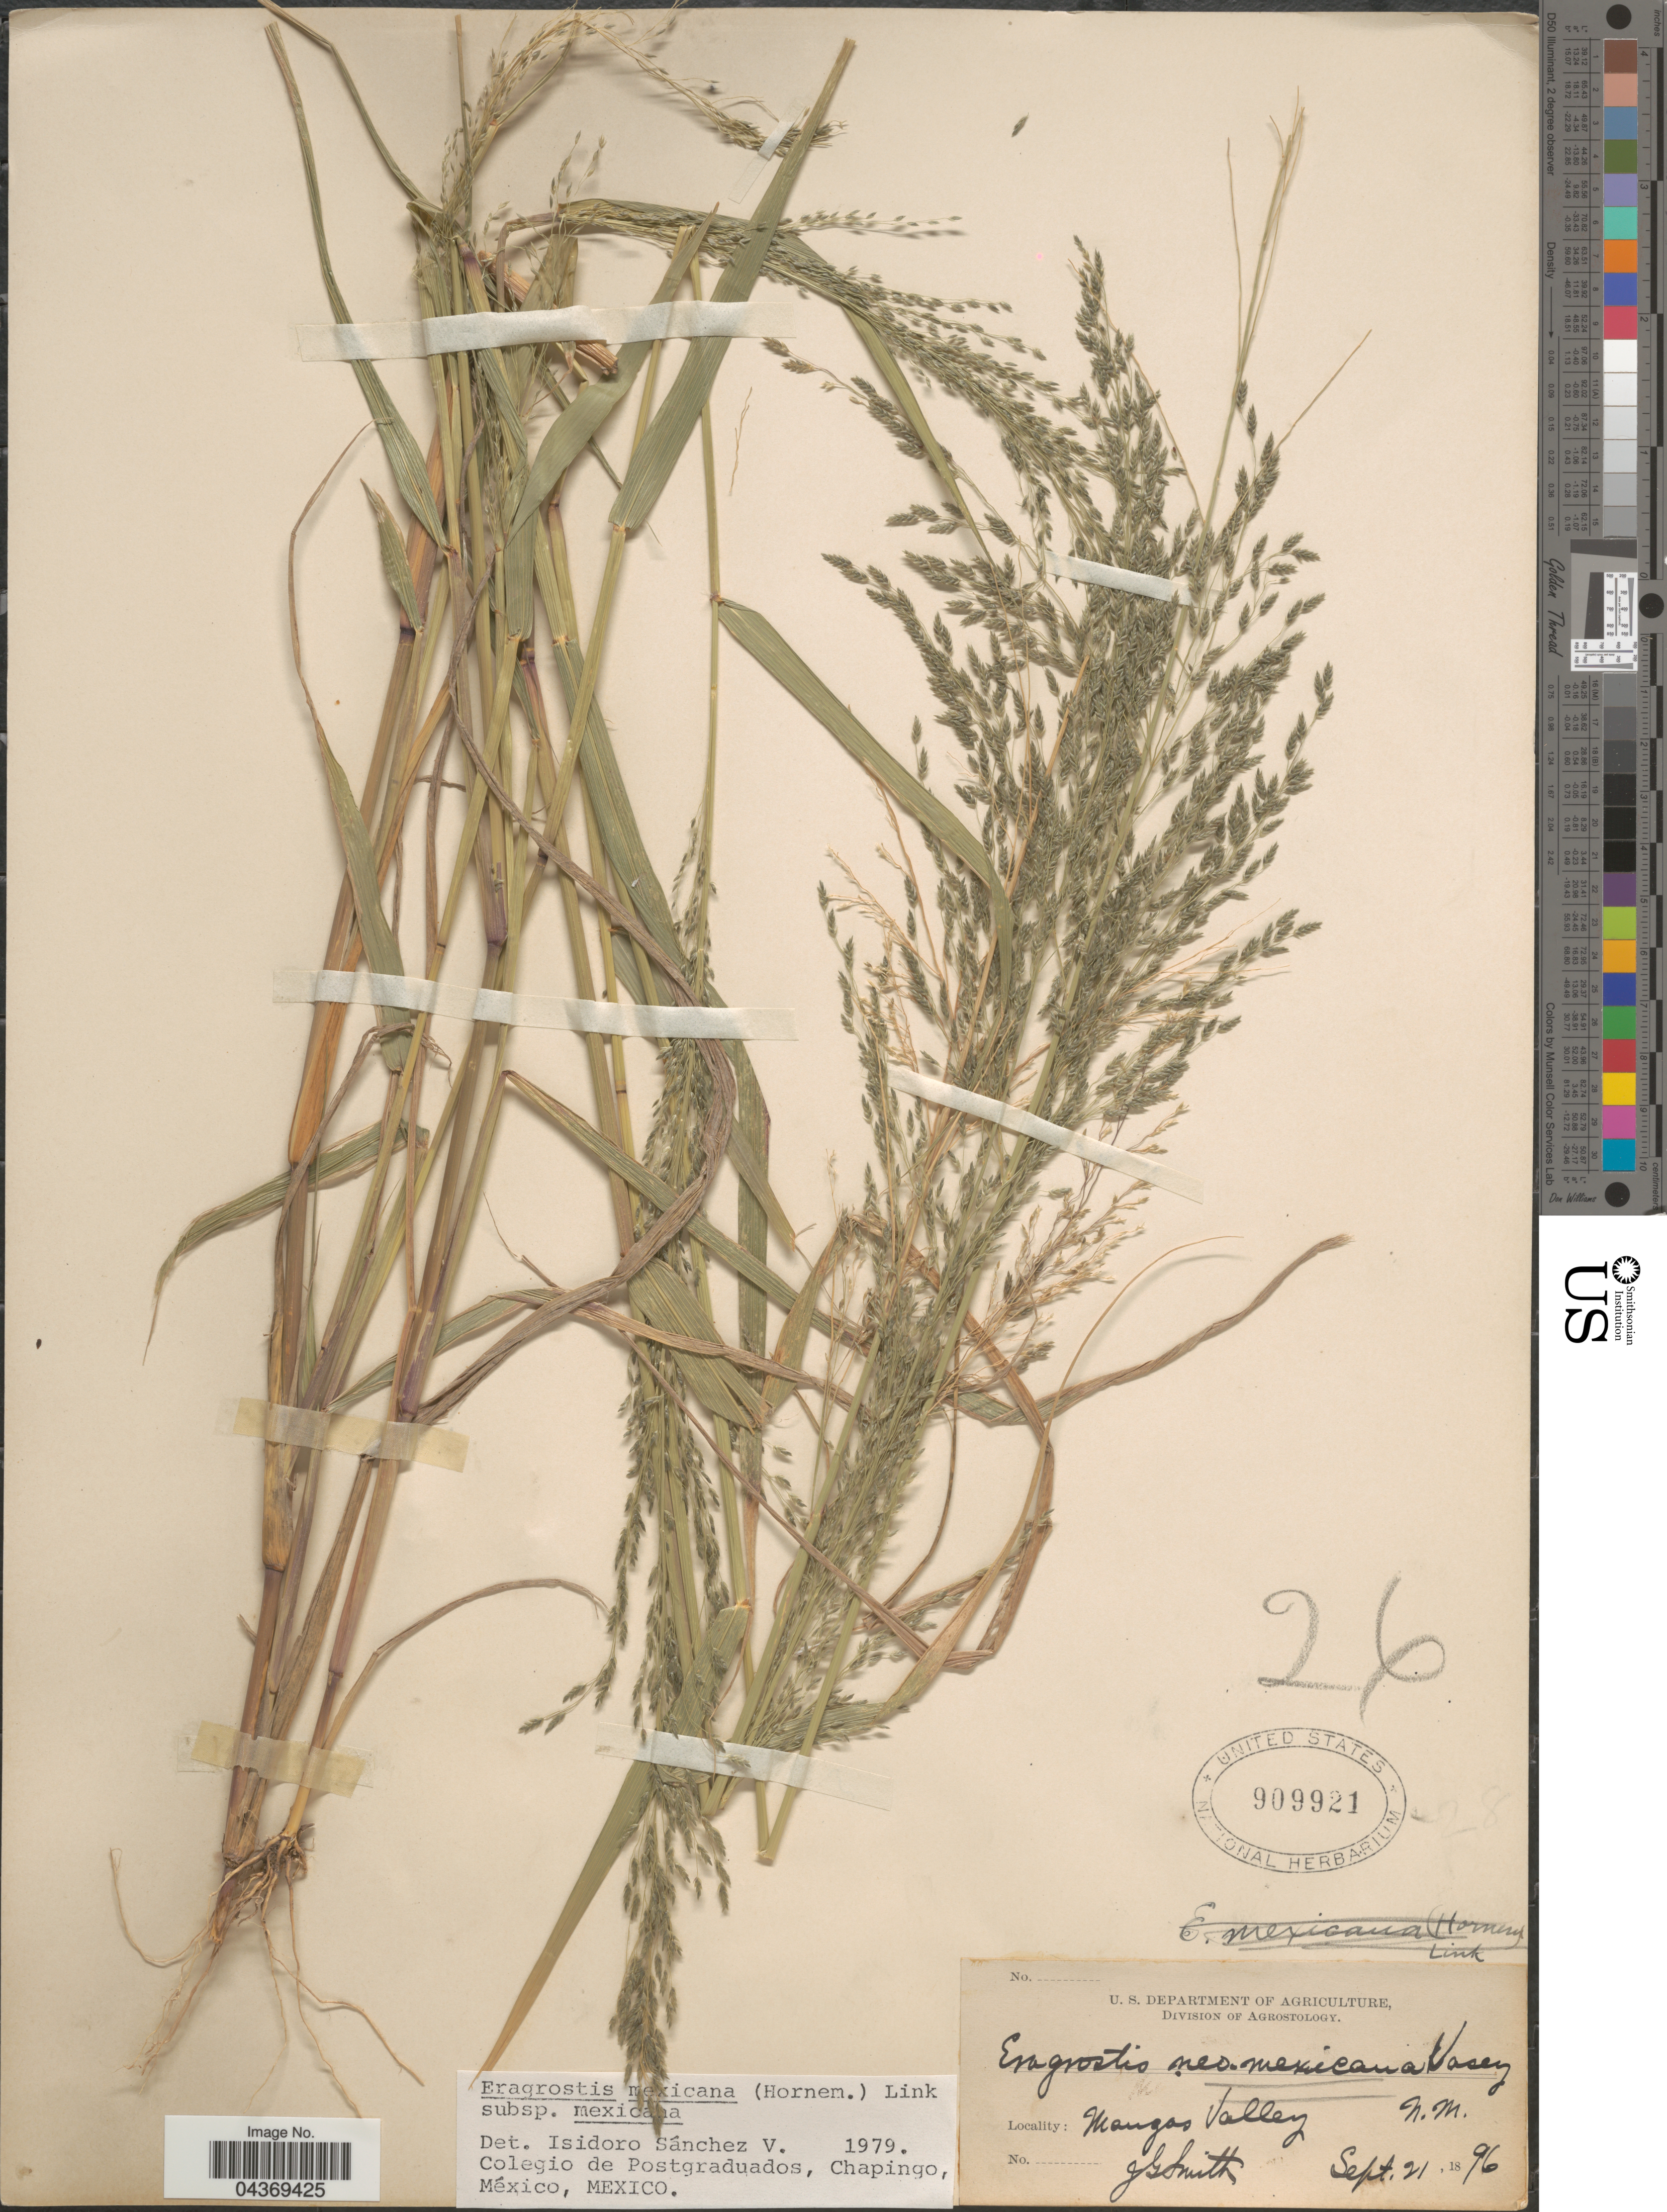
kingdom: Plantae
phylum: Tracheophyta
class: Liliopsida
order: Poales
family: Poaceae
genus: Eragrostis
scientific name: Eragrostis mexicana subsp. mexicana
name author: (Hornem.) Link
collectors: J. G. Smith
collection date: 1896-09-21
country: United States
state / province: New Mexico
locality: Mangas Valley.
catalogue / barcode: US 909921